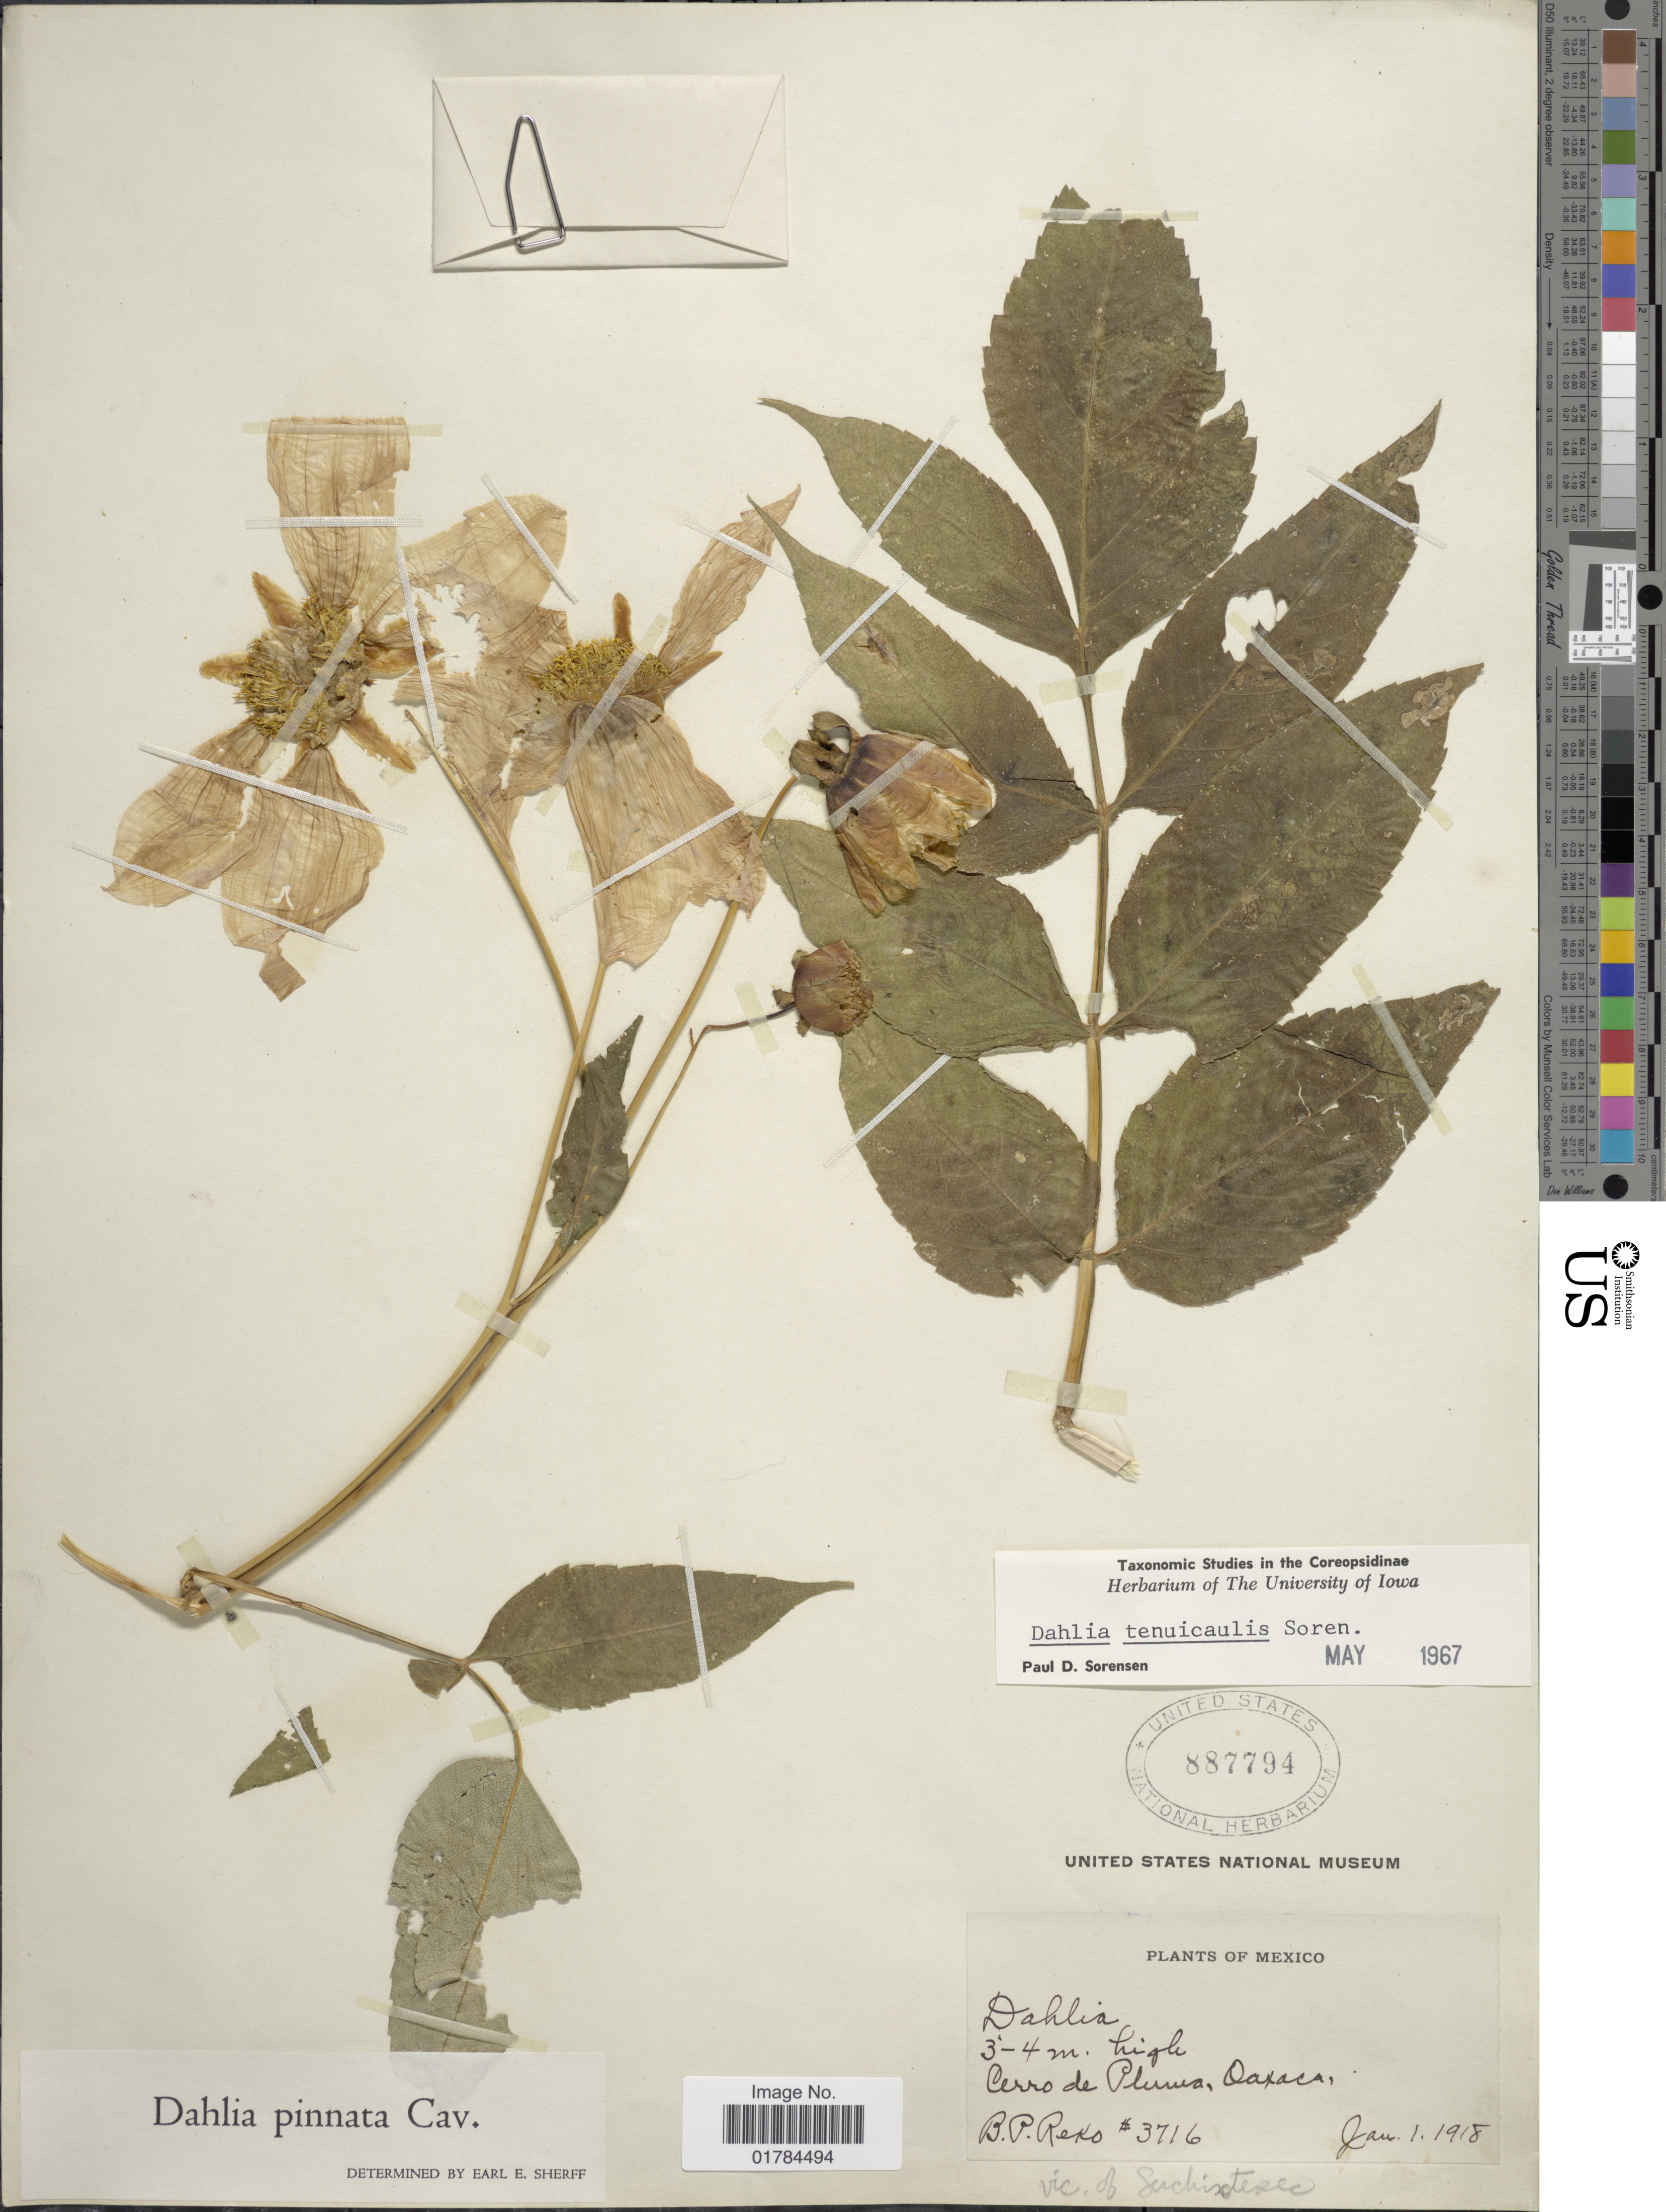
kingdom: Plantae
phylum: Tracheophyta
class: Magnoliopsida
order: Asterales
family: Asteraceae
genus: Dahlia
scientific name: Dahlia tenuicaulis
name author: P.D. Sørensen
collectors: B. P. Reko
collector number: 3716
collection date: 1918-01-01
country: Mexico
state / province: Oaxaca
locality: Cerro de Pluma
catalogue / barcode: US 887794